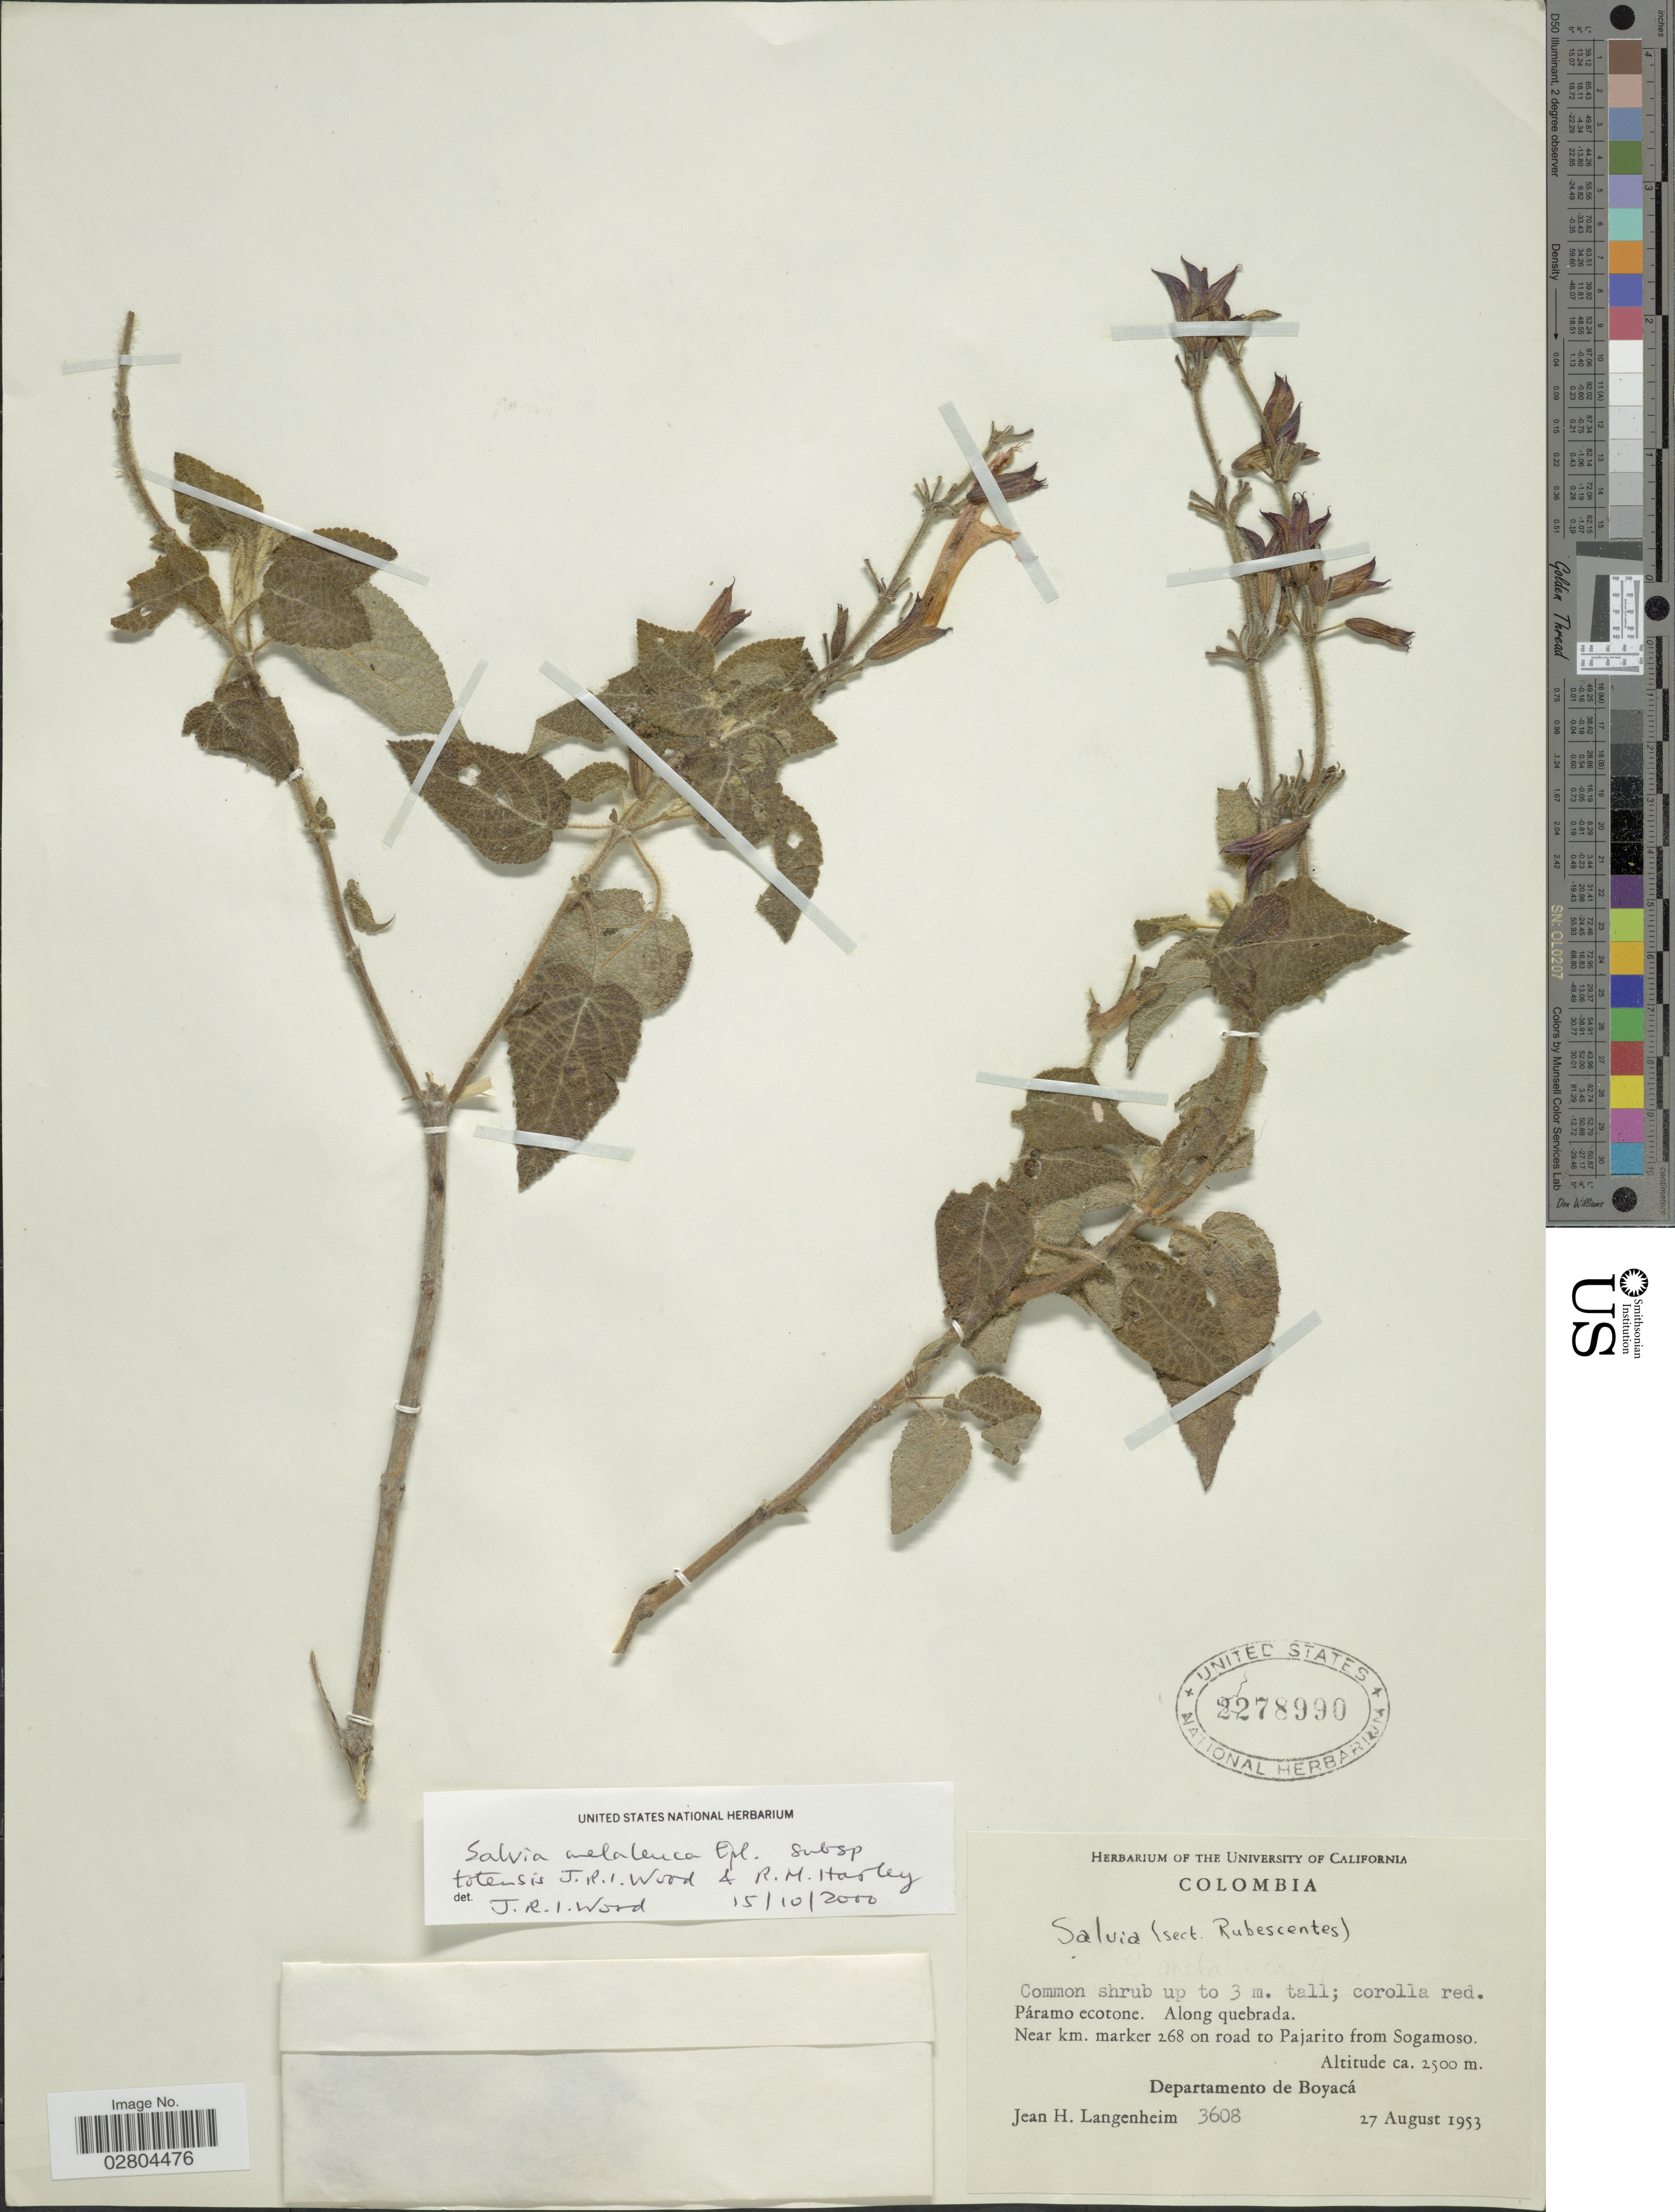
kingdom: Plantae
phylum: Tracheophyta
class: Magnoliopsida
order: Lamiales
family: Lamiaceae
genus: Salvia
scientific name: Salvia melaleuca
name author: Epling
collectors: J. H. Langenheim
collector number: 3608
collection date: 1953-08-27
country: Colombia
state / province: Boyacá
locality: Páramo ecotone. Along quebrada. Near km. marker 268 on road to Pajarito from Sogamoso. Departamento de Boyacá.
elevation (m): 2500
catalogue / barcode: US 2278990